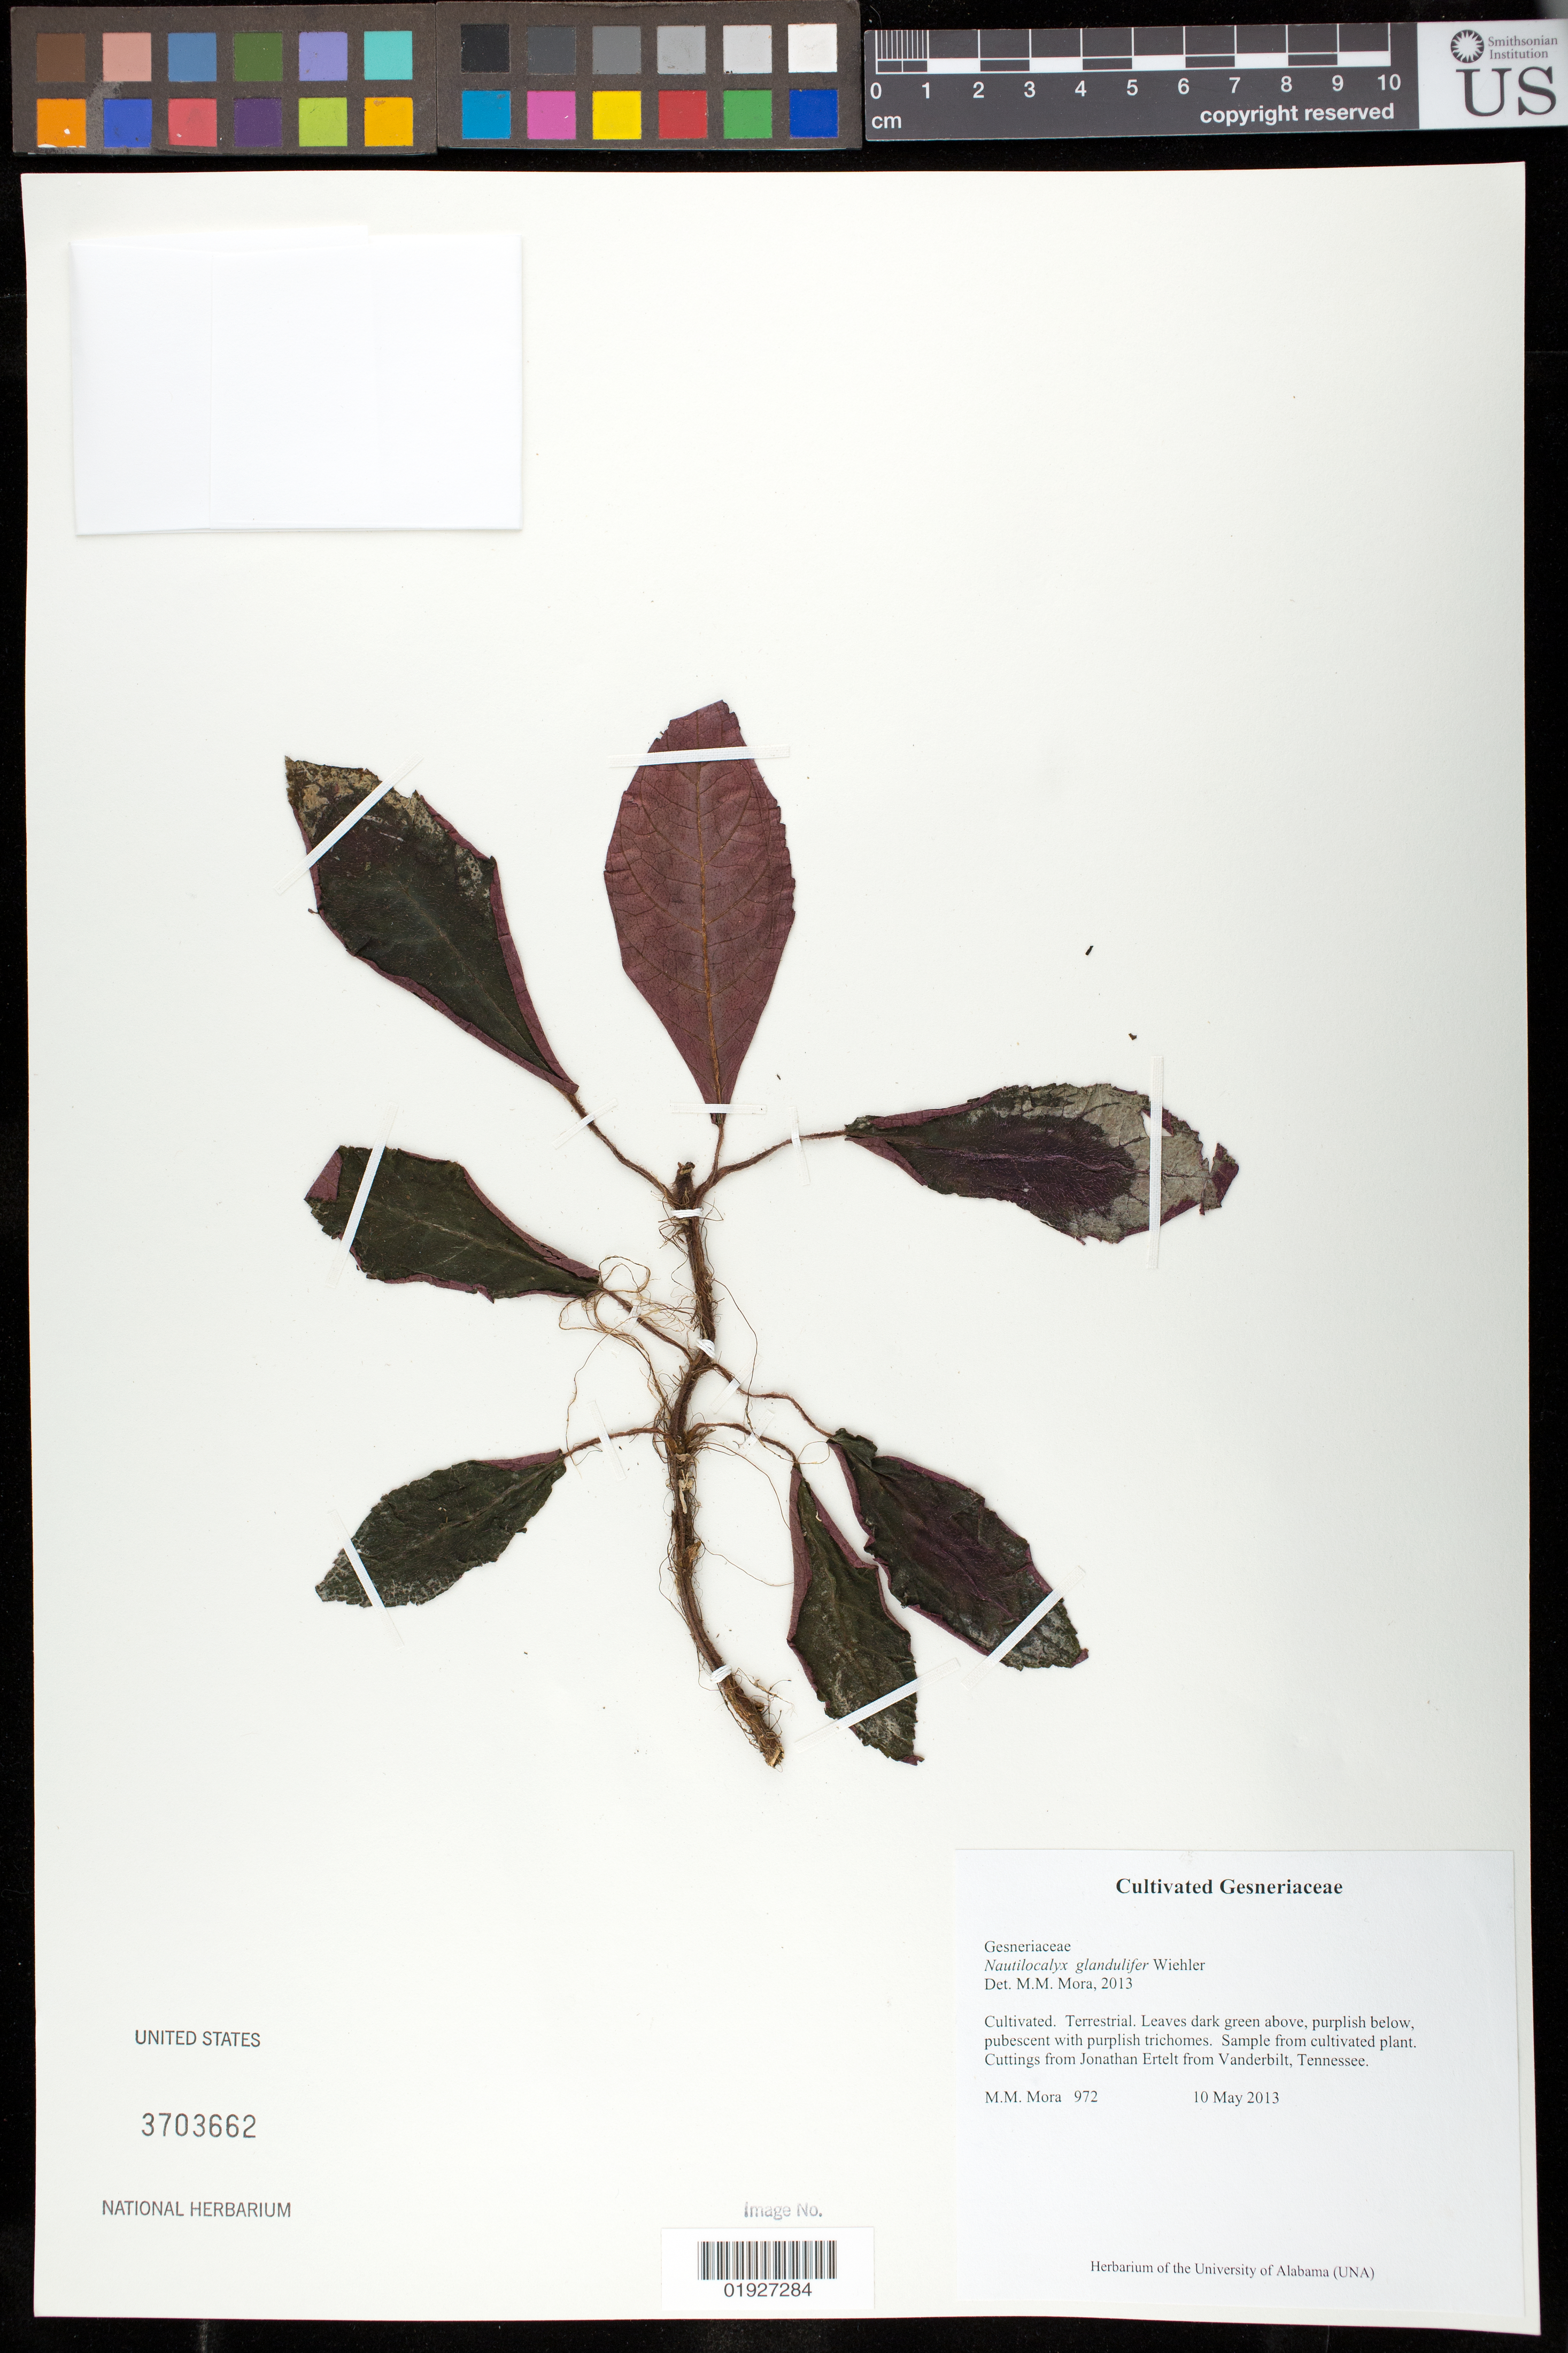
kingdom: Plantae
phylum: Tracheophyta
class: Magnoliopsida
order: Lamiales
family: Gesneriaceae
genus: Nautilocalyx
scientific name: Nautilocalyx glandulifer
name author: Wiehler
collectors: M. M. Mora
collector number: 972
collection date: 2013-05-10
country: United States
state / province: Tennessee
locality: Vanderbilt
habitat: Terrestrial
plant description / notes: Cuttings from Jonathan Ertelt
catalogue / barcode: US 3703662